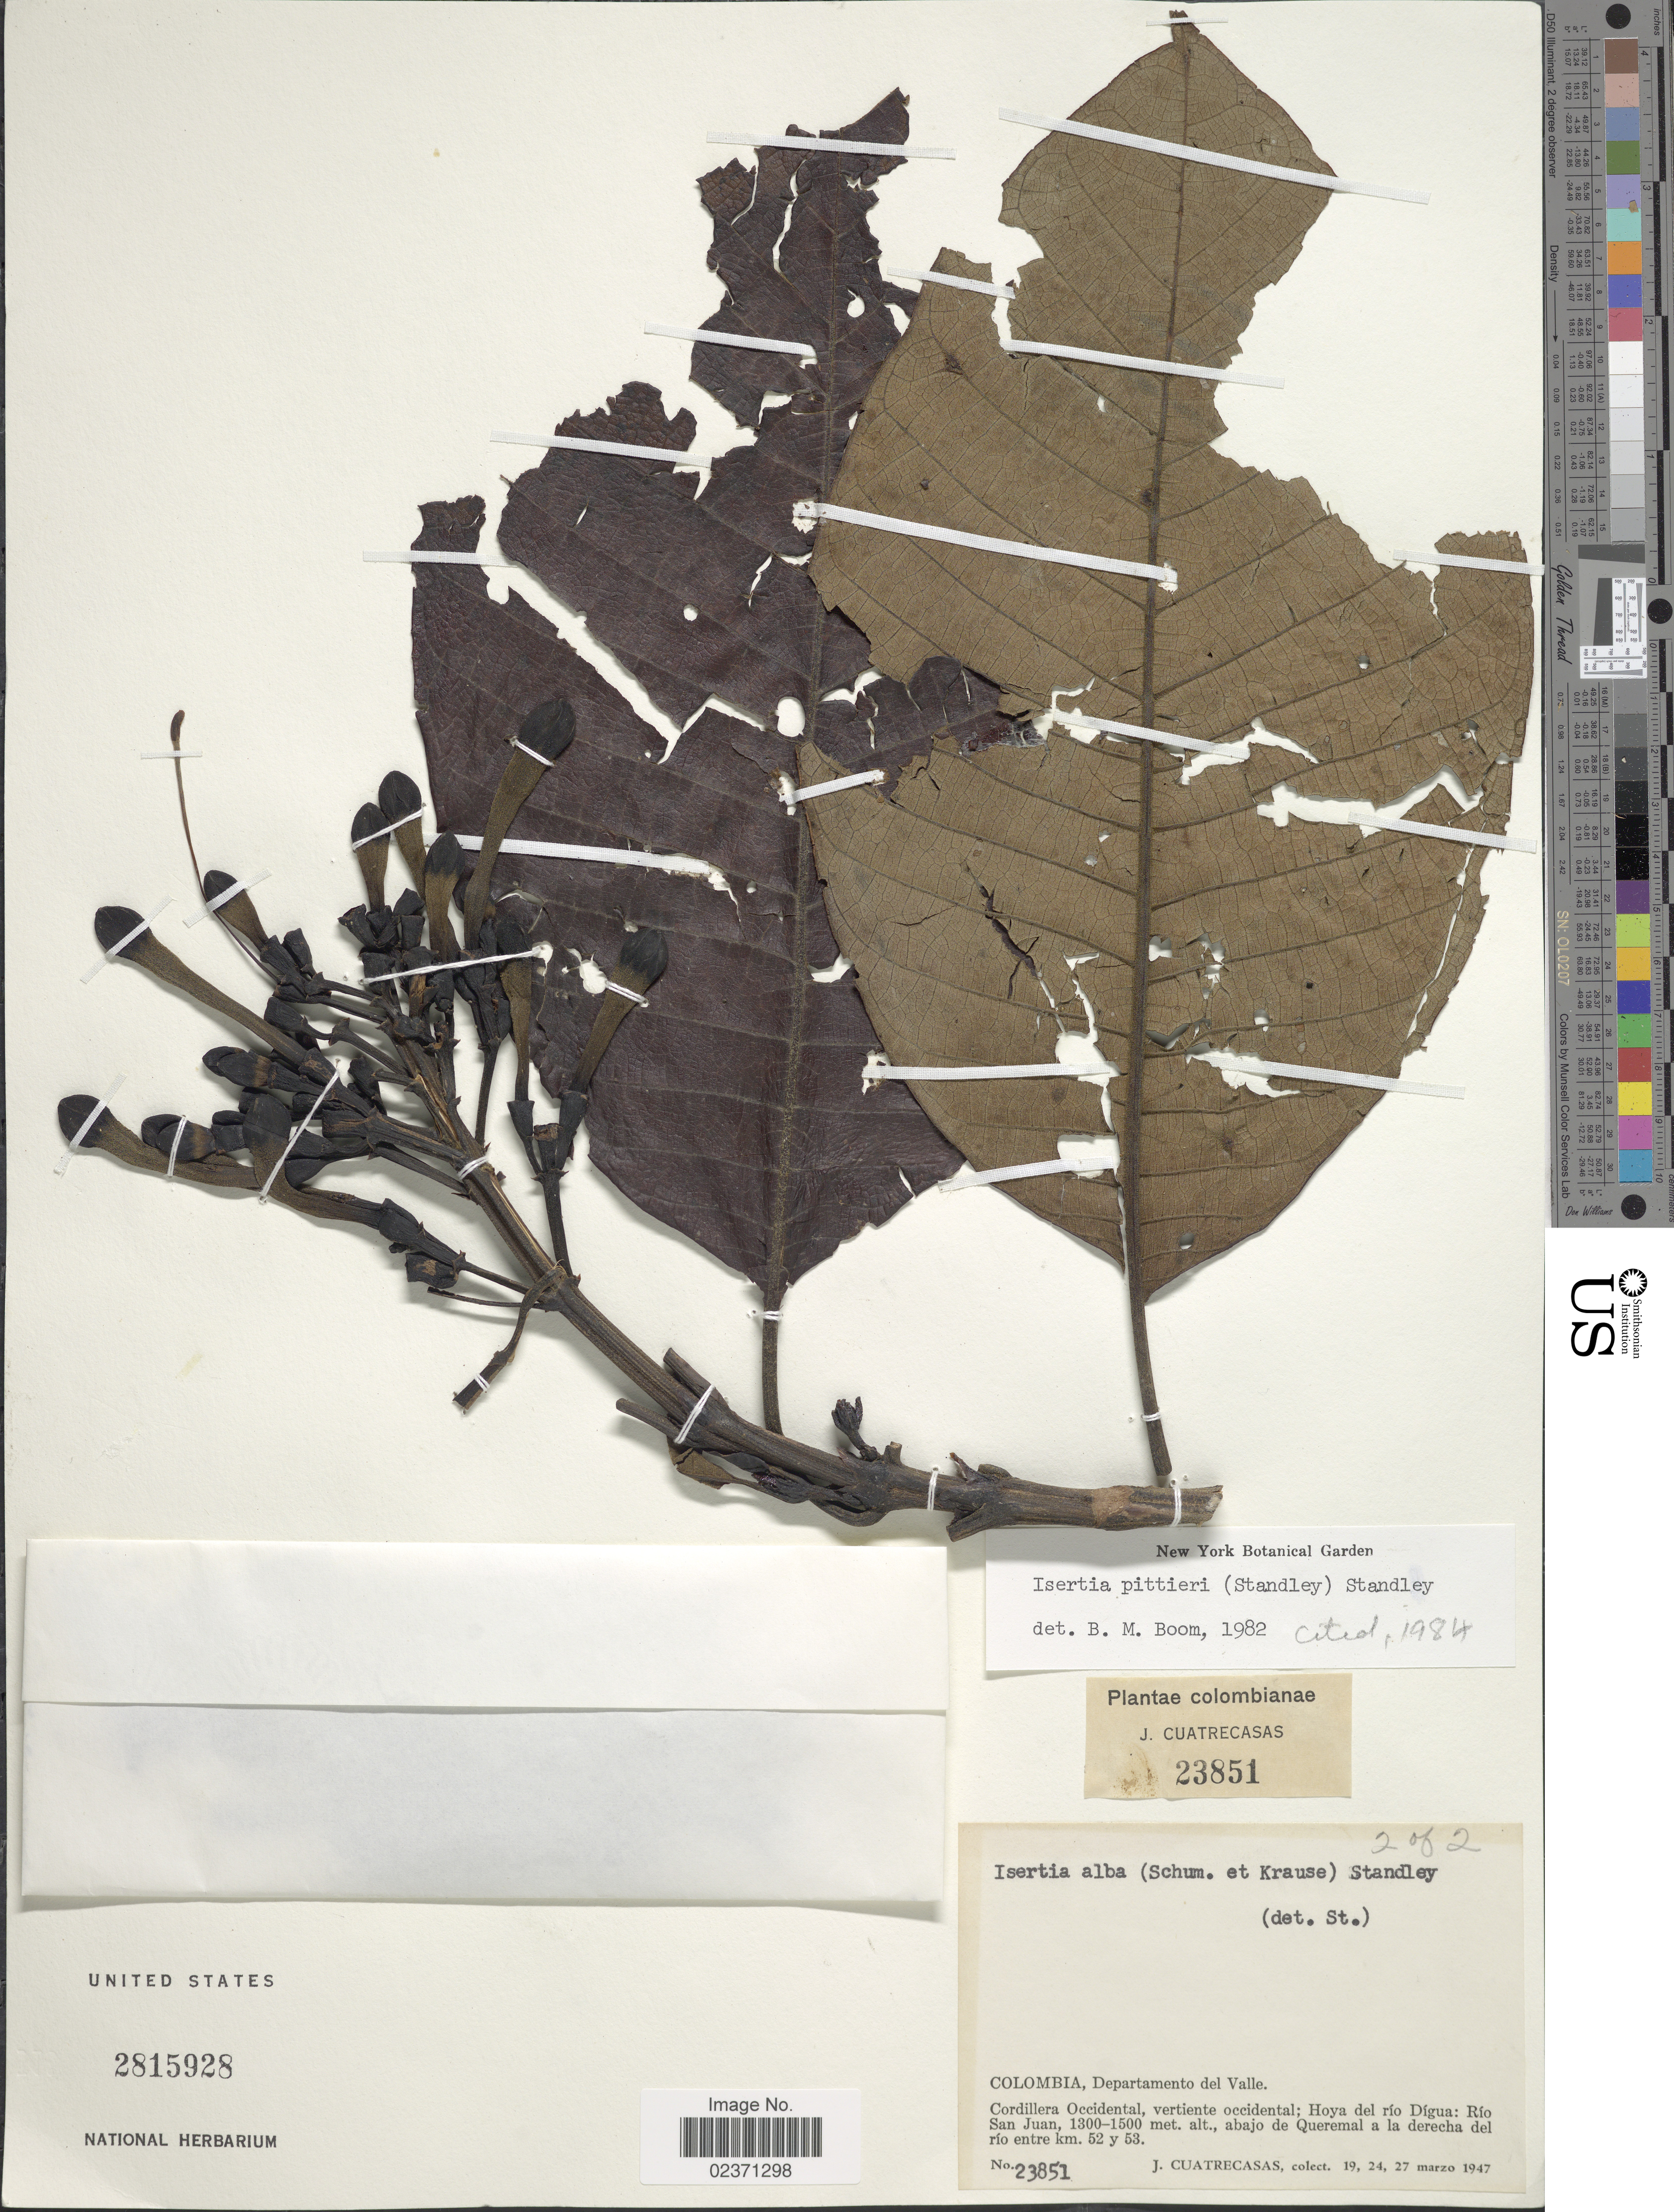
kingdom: Plantae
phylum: Tracheophyta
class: Magnoliopsida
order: Gentianales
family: Rubiaceae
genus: Isertia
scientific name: Isertia pittieri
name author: (Standl.) Standl.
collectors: J. Cuatrecasas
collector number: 23851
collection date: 1947-03-19/1947-03-27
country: Colombia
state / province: Valle del Cauca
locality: Departamento del Valle. Cordillera Occidental, vertiente occidental; Hoya del Rio Digua : Rio San Juan, abajo de Queremal a la derecha del rio entre km. 52 y 53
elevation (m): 1300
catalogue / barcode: US 2815928